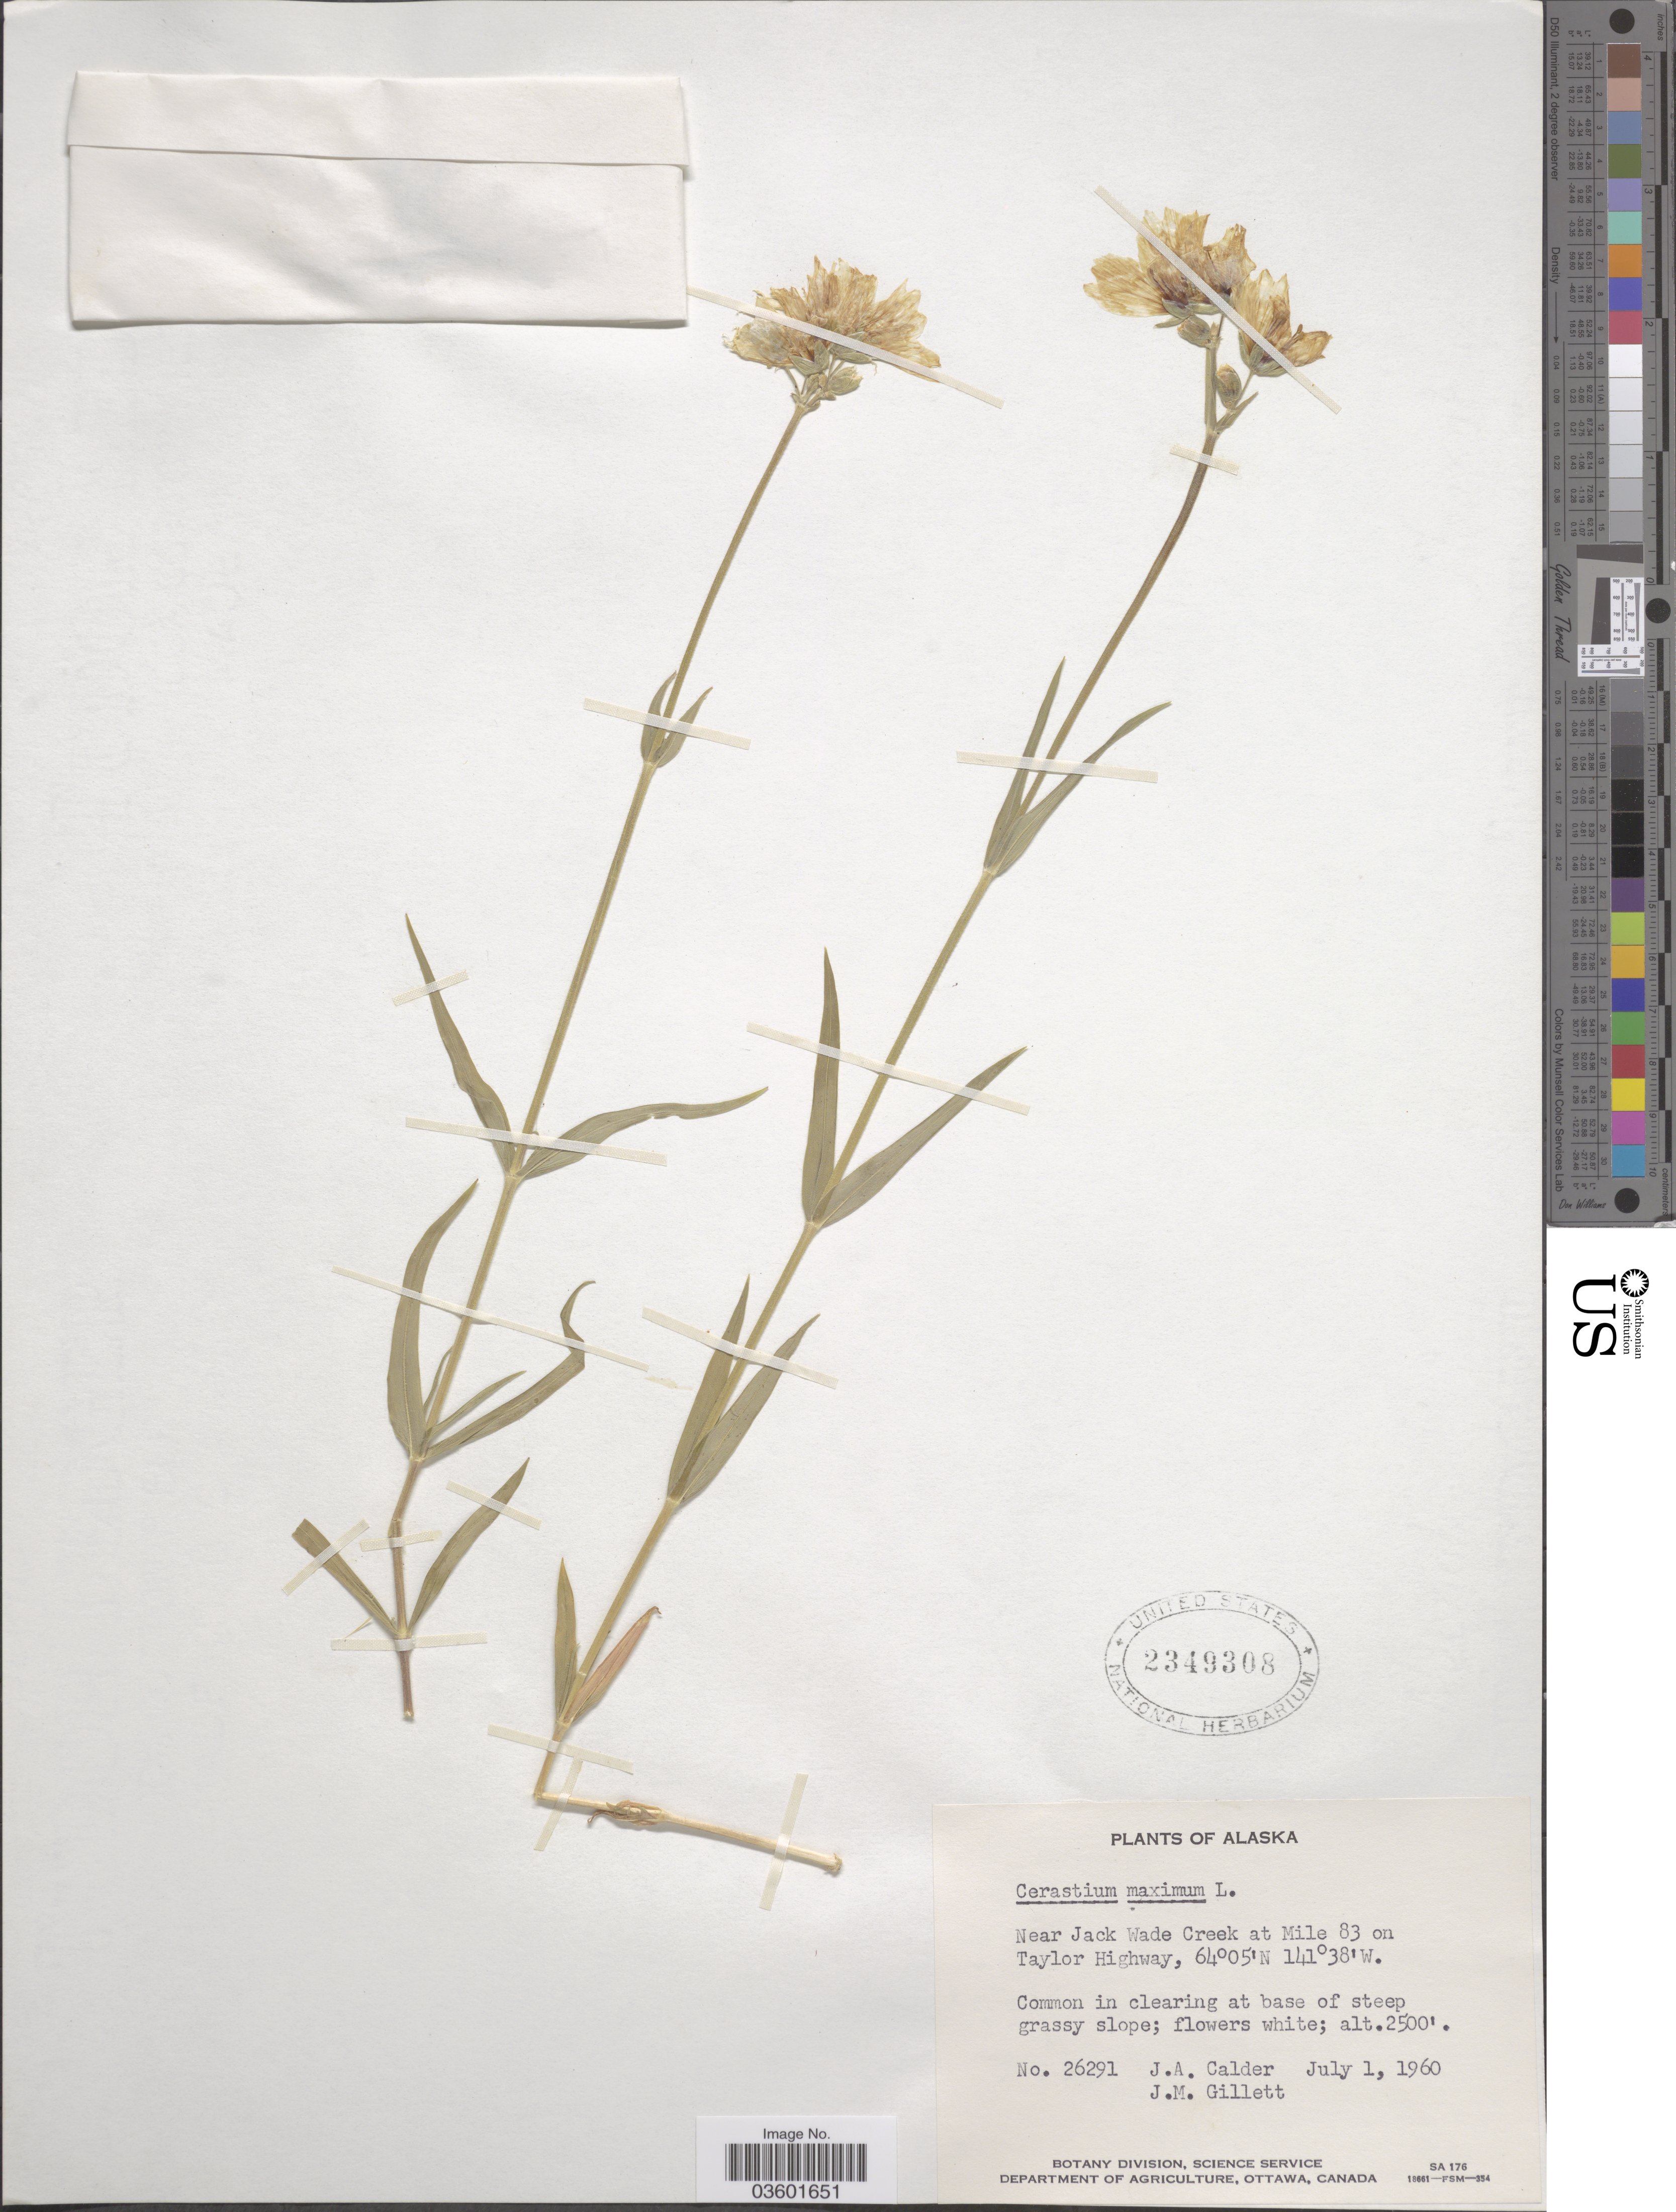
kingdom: Plantae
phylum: Tracheophyta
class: Magnoliopsida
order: Caryophyllales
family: Caryophyllaceae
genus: Cerastium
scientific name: Cerastium maximum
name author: L.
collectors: J. A. Calder & J. M. Gillett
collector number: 26291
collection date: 1960-07-01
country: United States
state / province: Alaska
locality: Near Jack Wade Creek at Mile 83 on Taylor Highway.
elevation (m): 762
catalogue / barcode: US 2349308